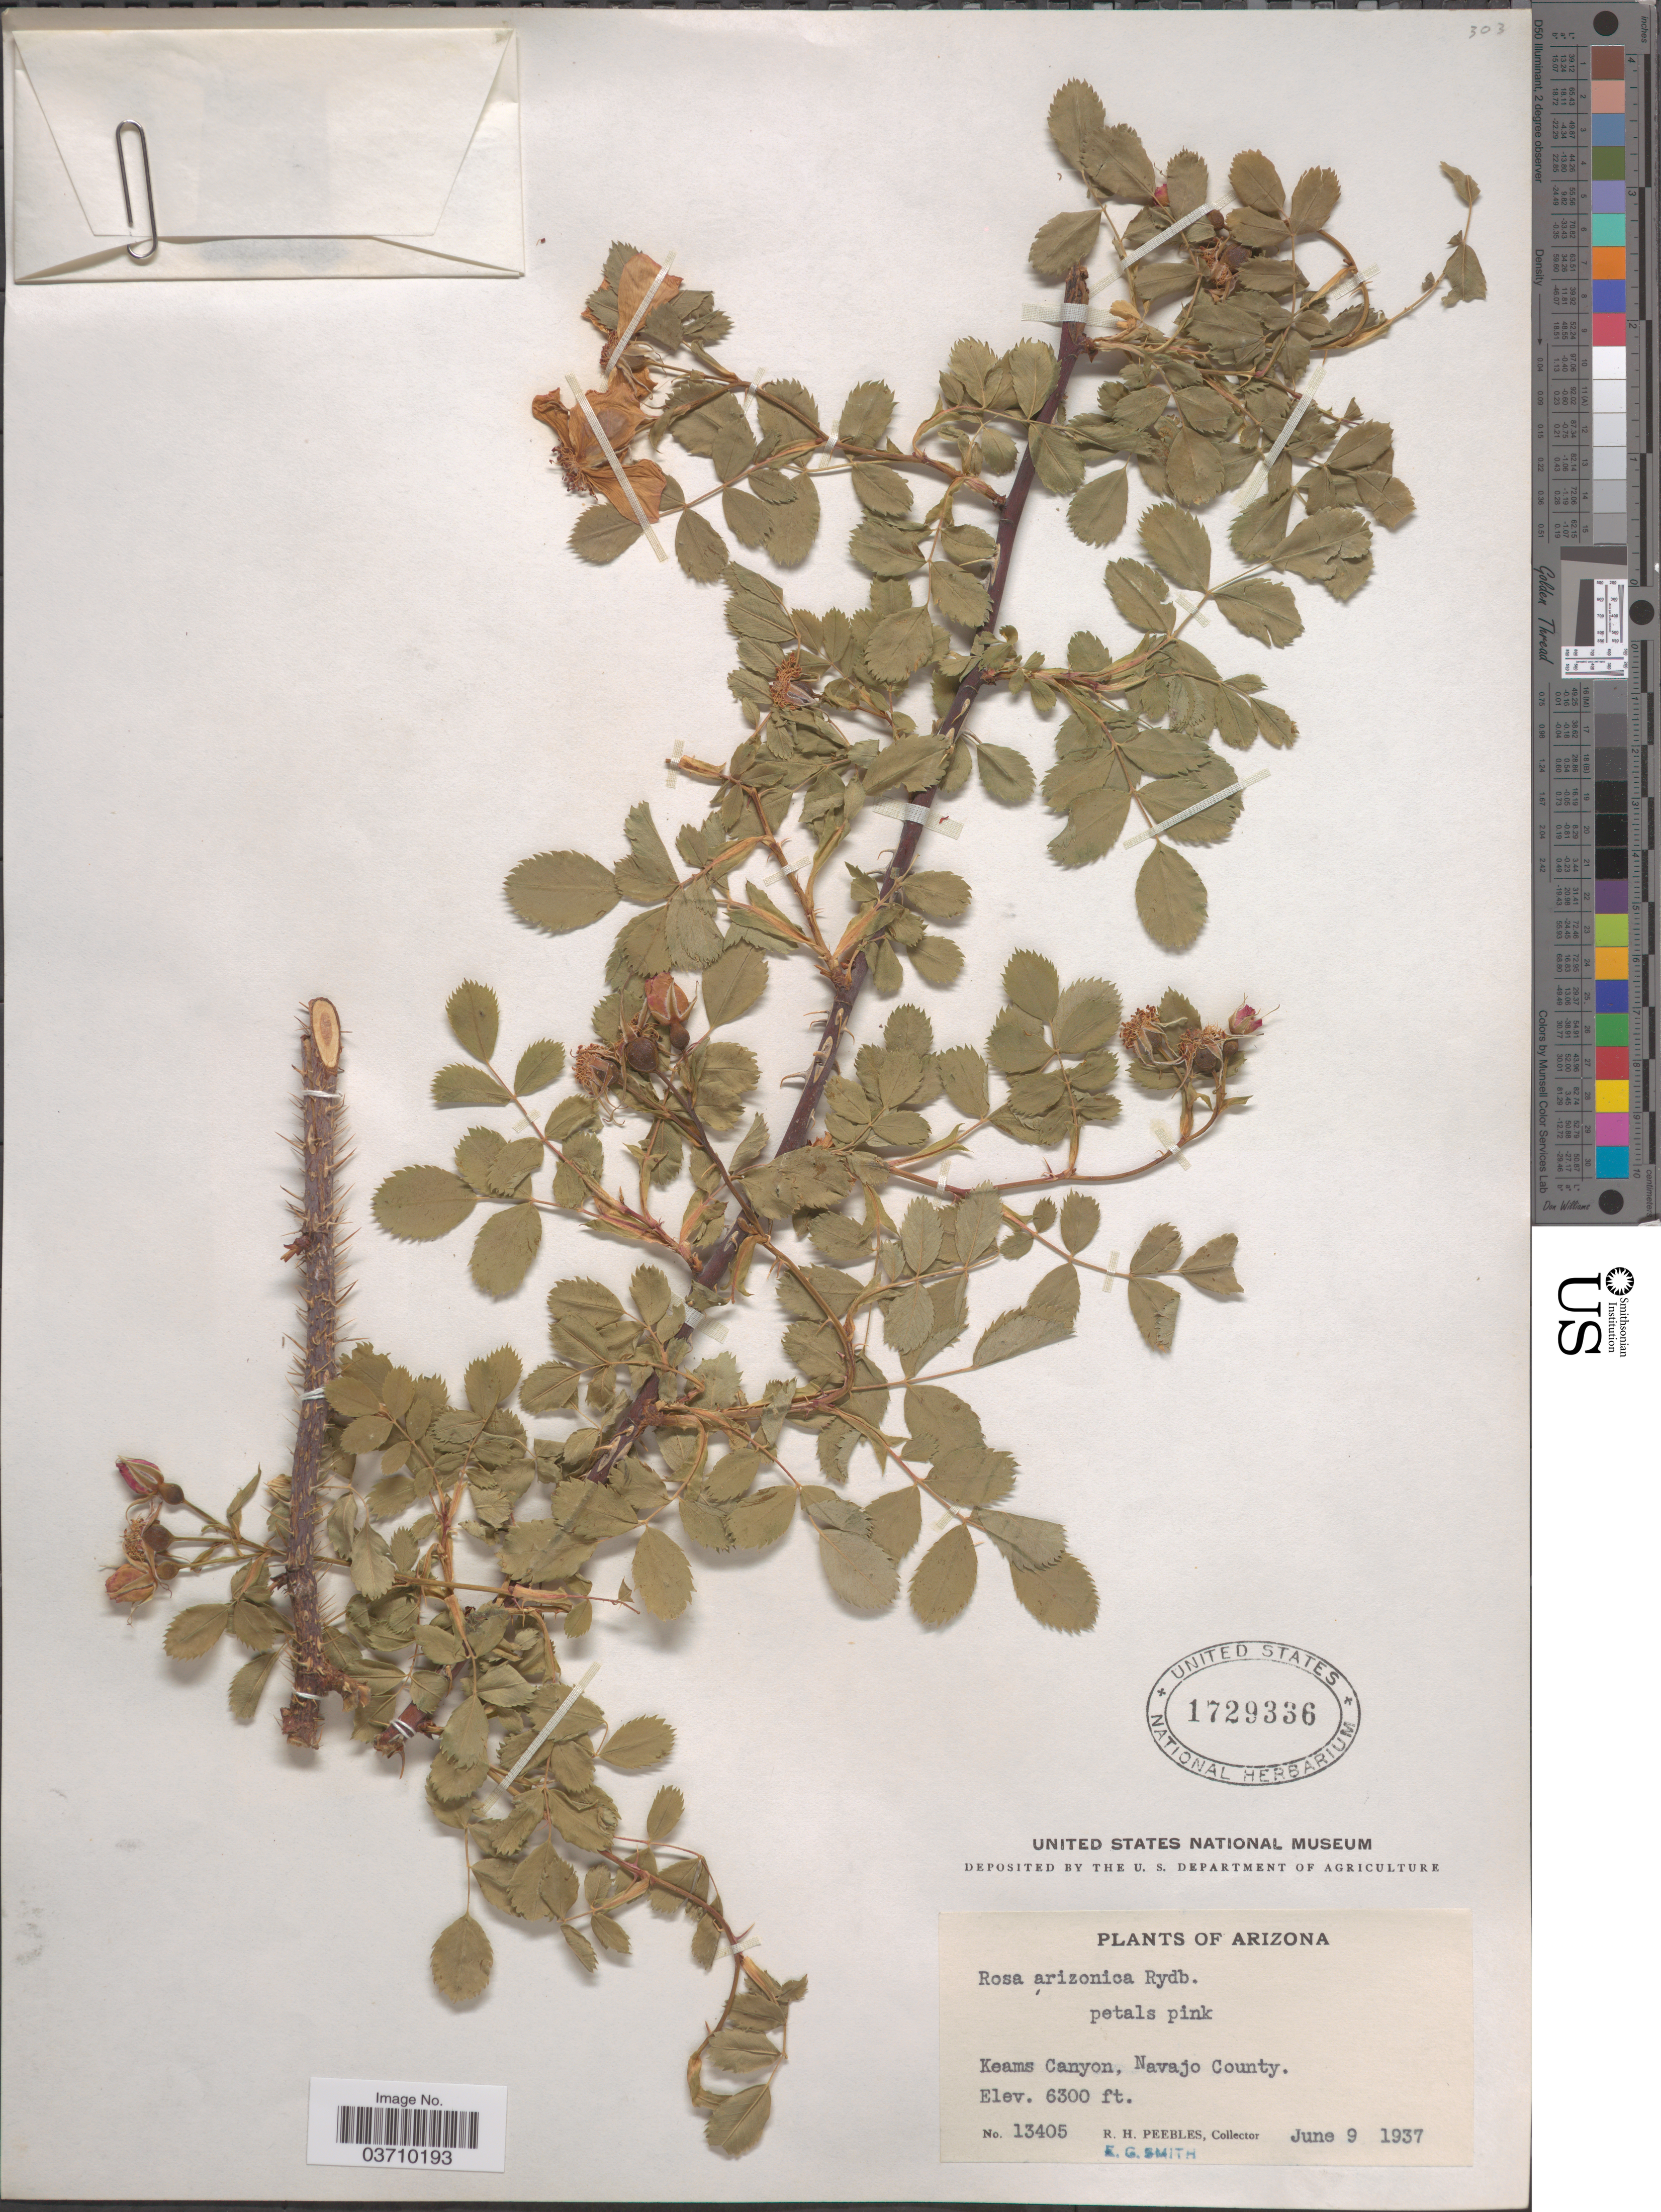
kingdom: Plantae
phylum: Tracheophyta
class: Magnoliopsida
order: Rosales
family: Rosaceae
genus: Rosa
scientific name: Rosa arizonica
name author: Rydb.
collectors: R. H. Peebles & E. G. Smith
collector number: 13405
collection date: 1937-06-09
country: United States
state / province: Arizona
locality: Keams Canyon, Navajo County.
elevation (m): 1920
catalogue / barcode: US 1729336